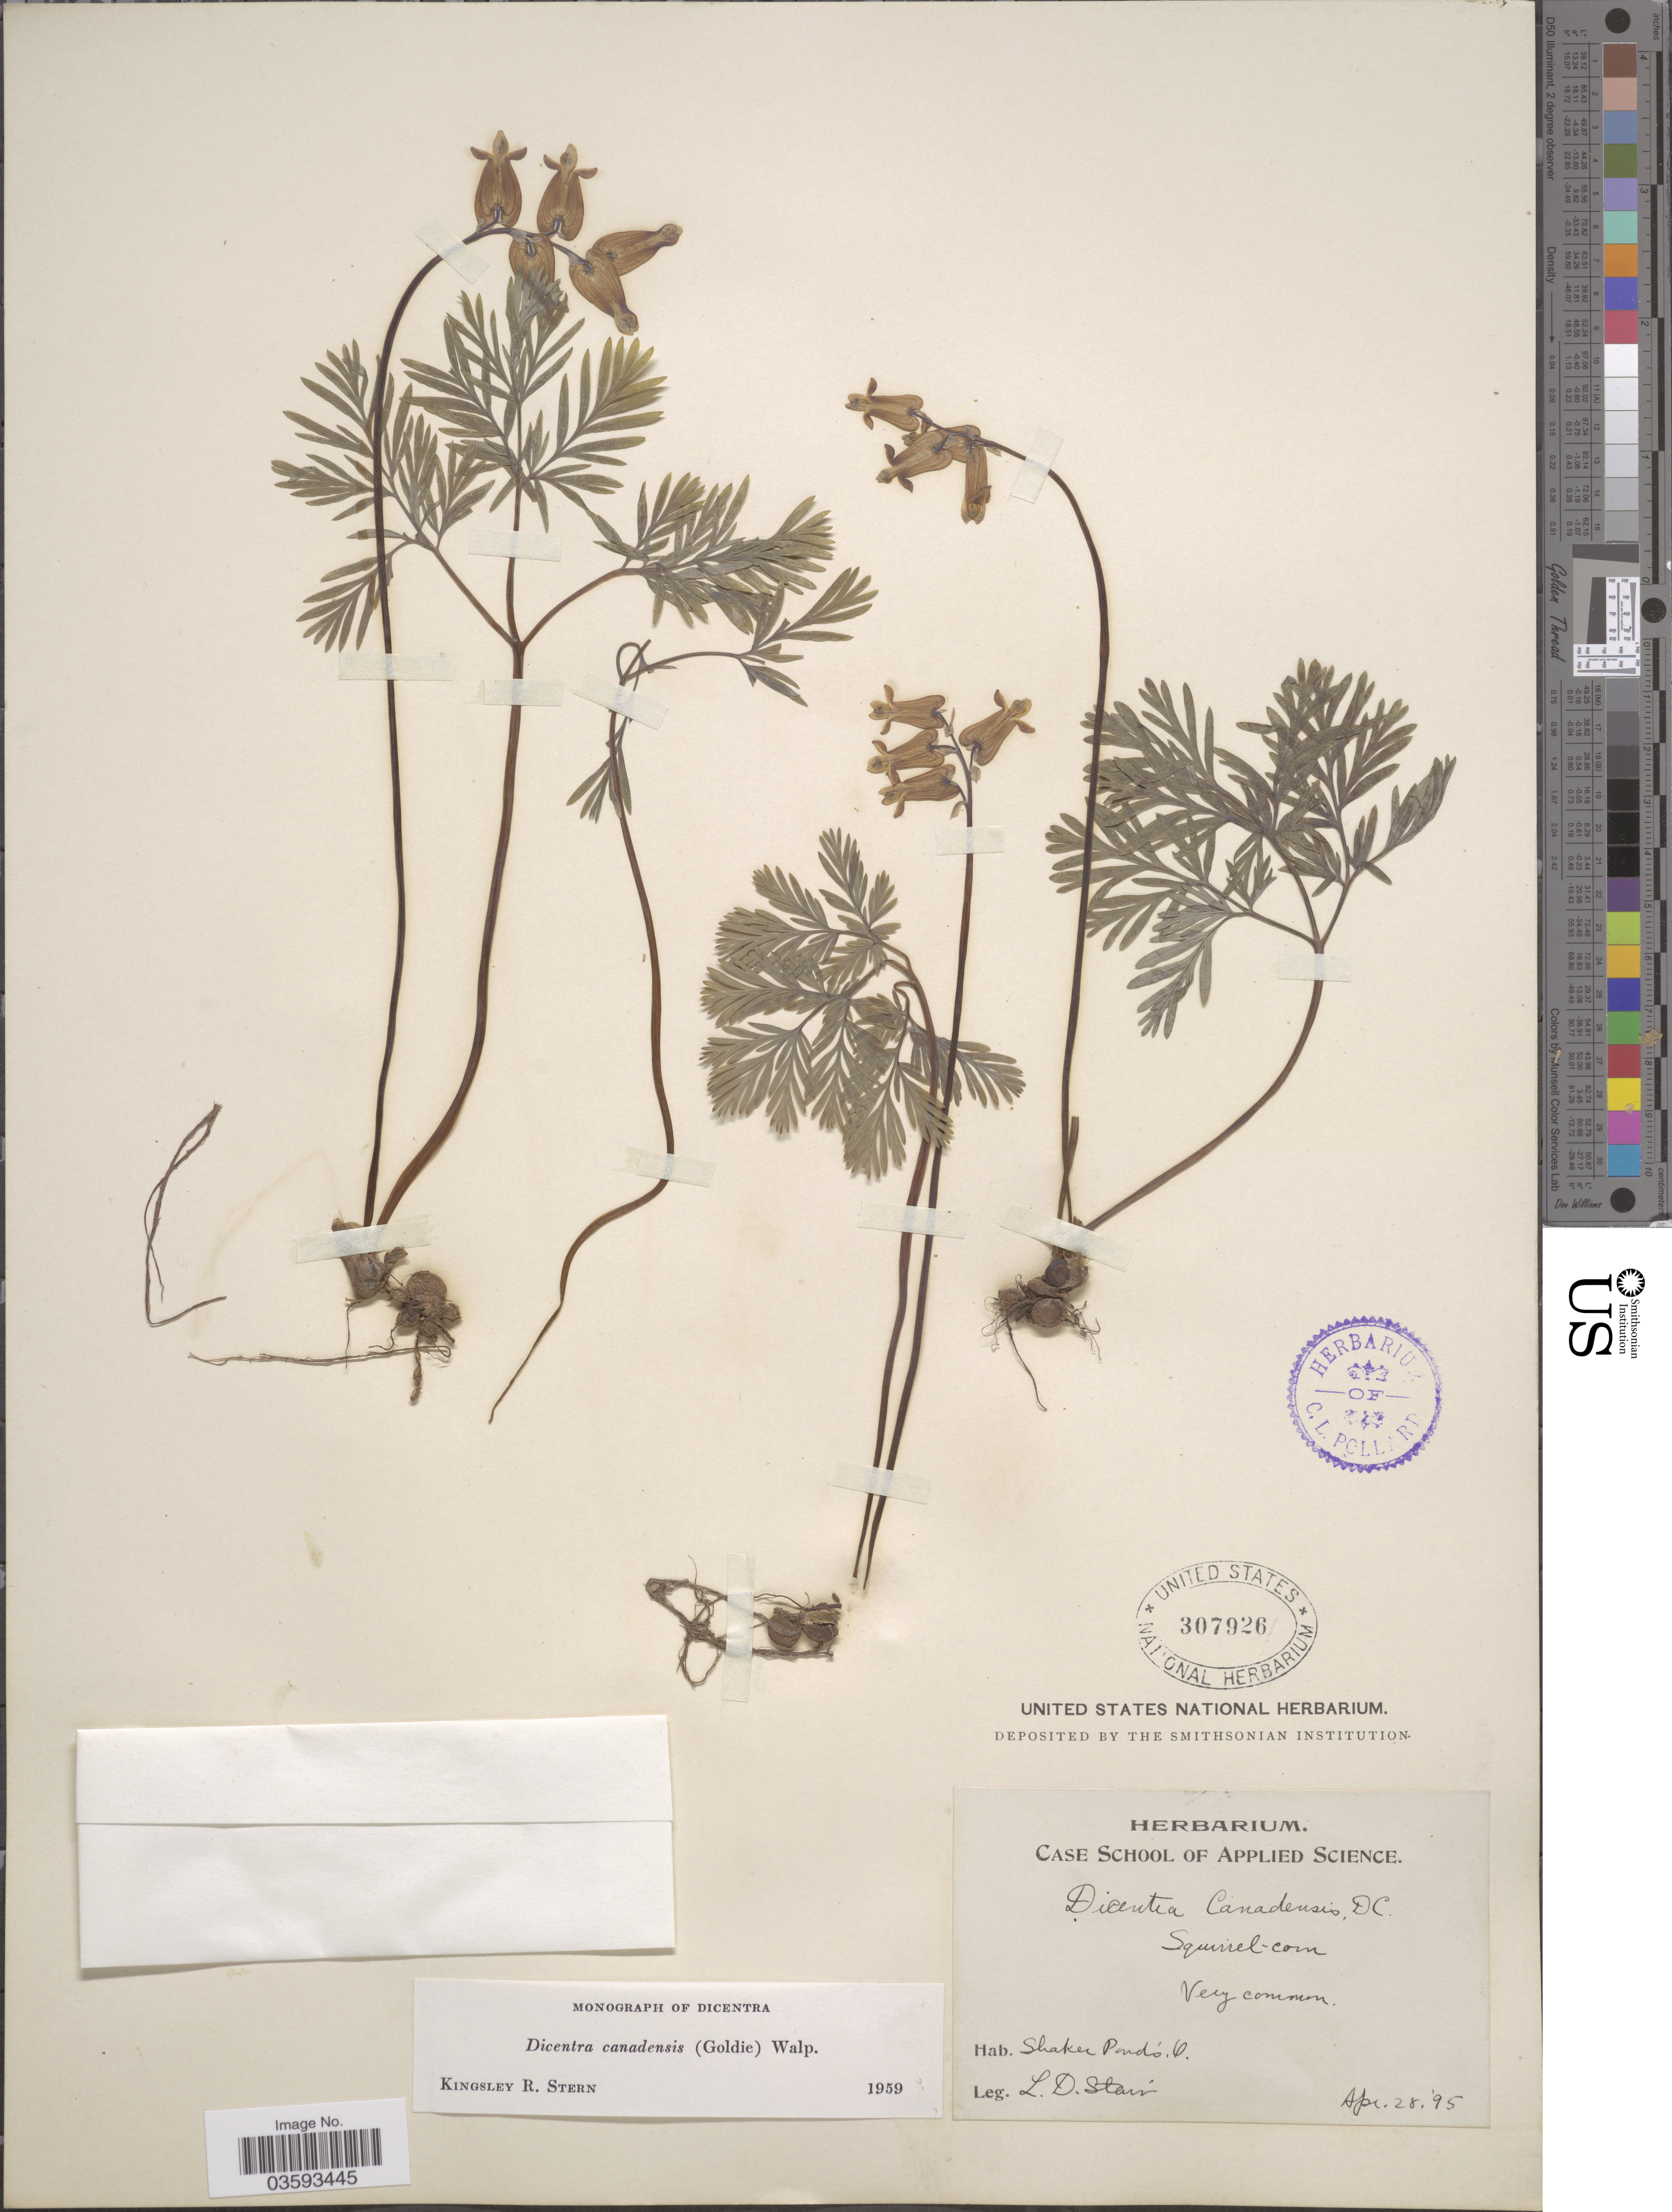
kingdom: Plantae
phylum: Tracheophyta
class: Magnoliopsida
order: Ranunculales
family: Papaveraceae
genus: Dicentra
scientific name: Dicentra canadensis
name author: (Goldie) Walp.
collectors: L. Stair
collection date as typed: Transcribed d/m/y: 28/4/95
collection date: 1895-04-28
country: United States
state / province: Ohio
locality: Shaker Ponds.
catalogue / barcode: US 307926